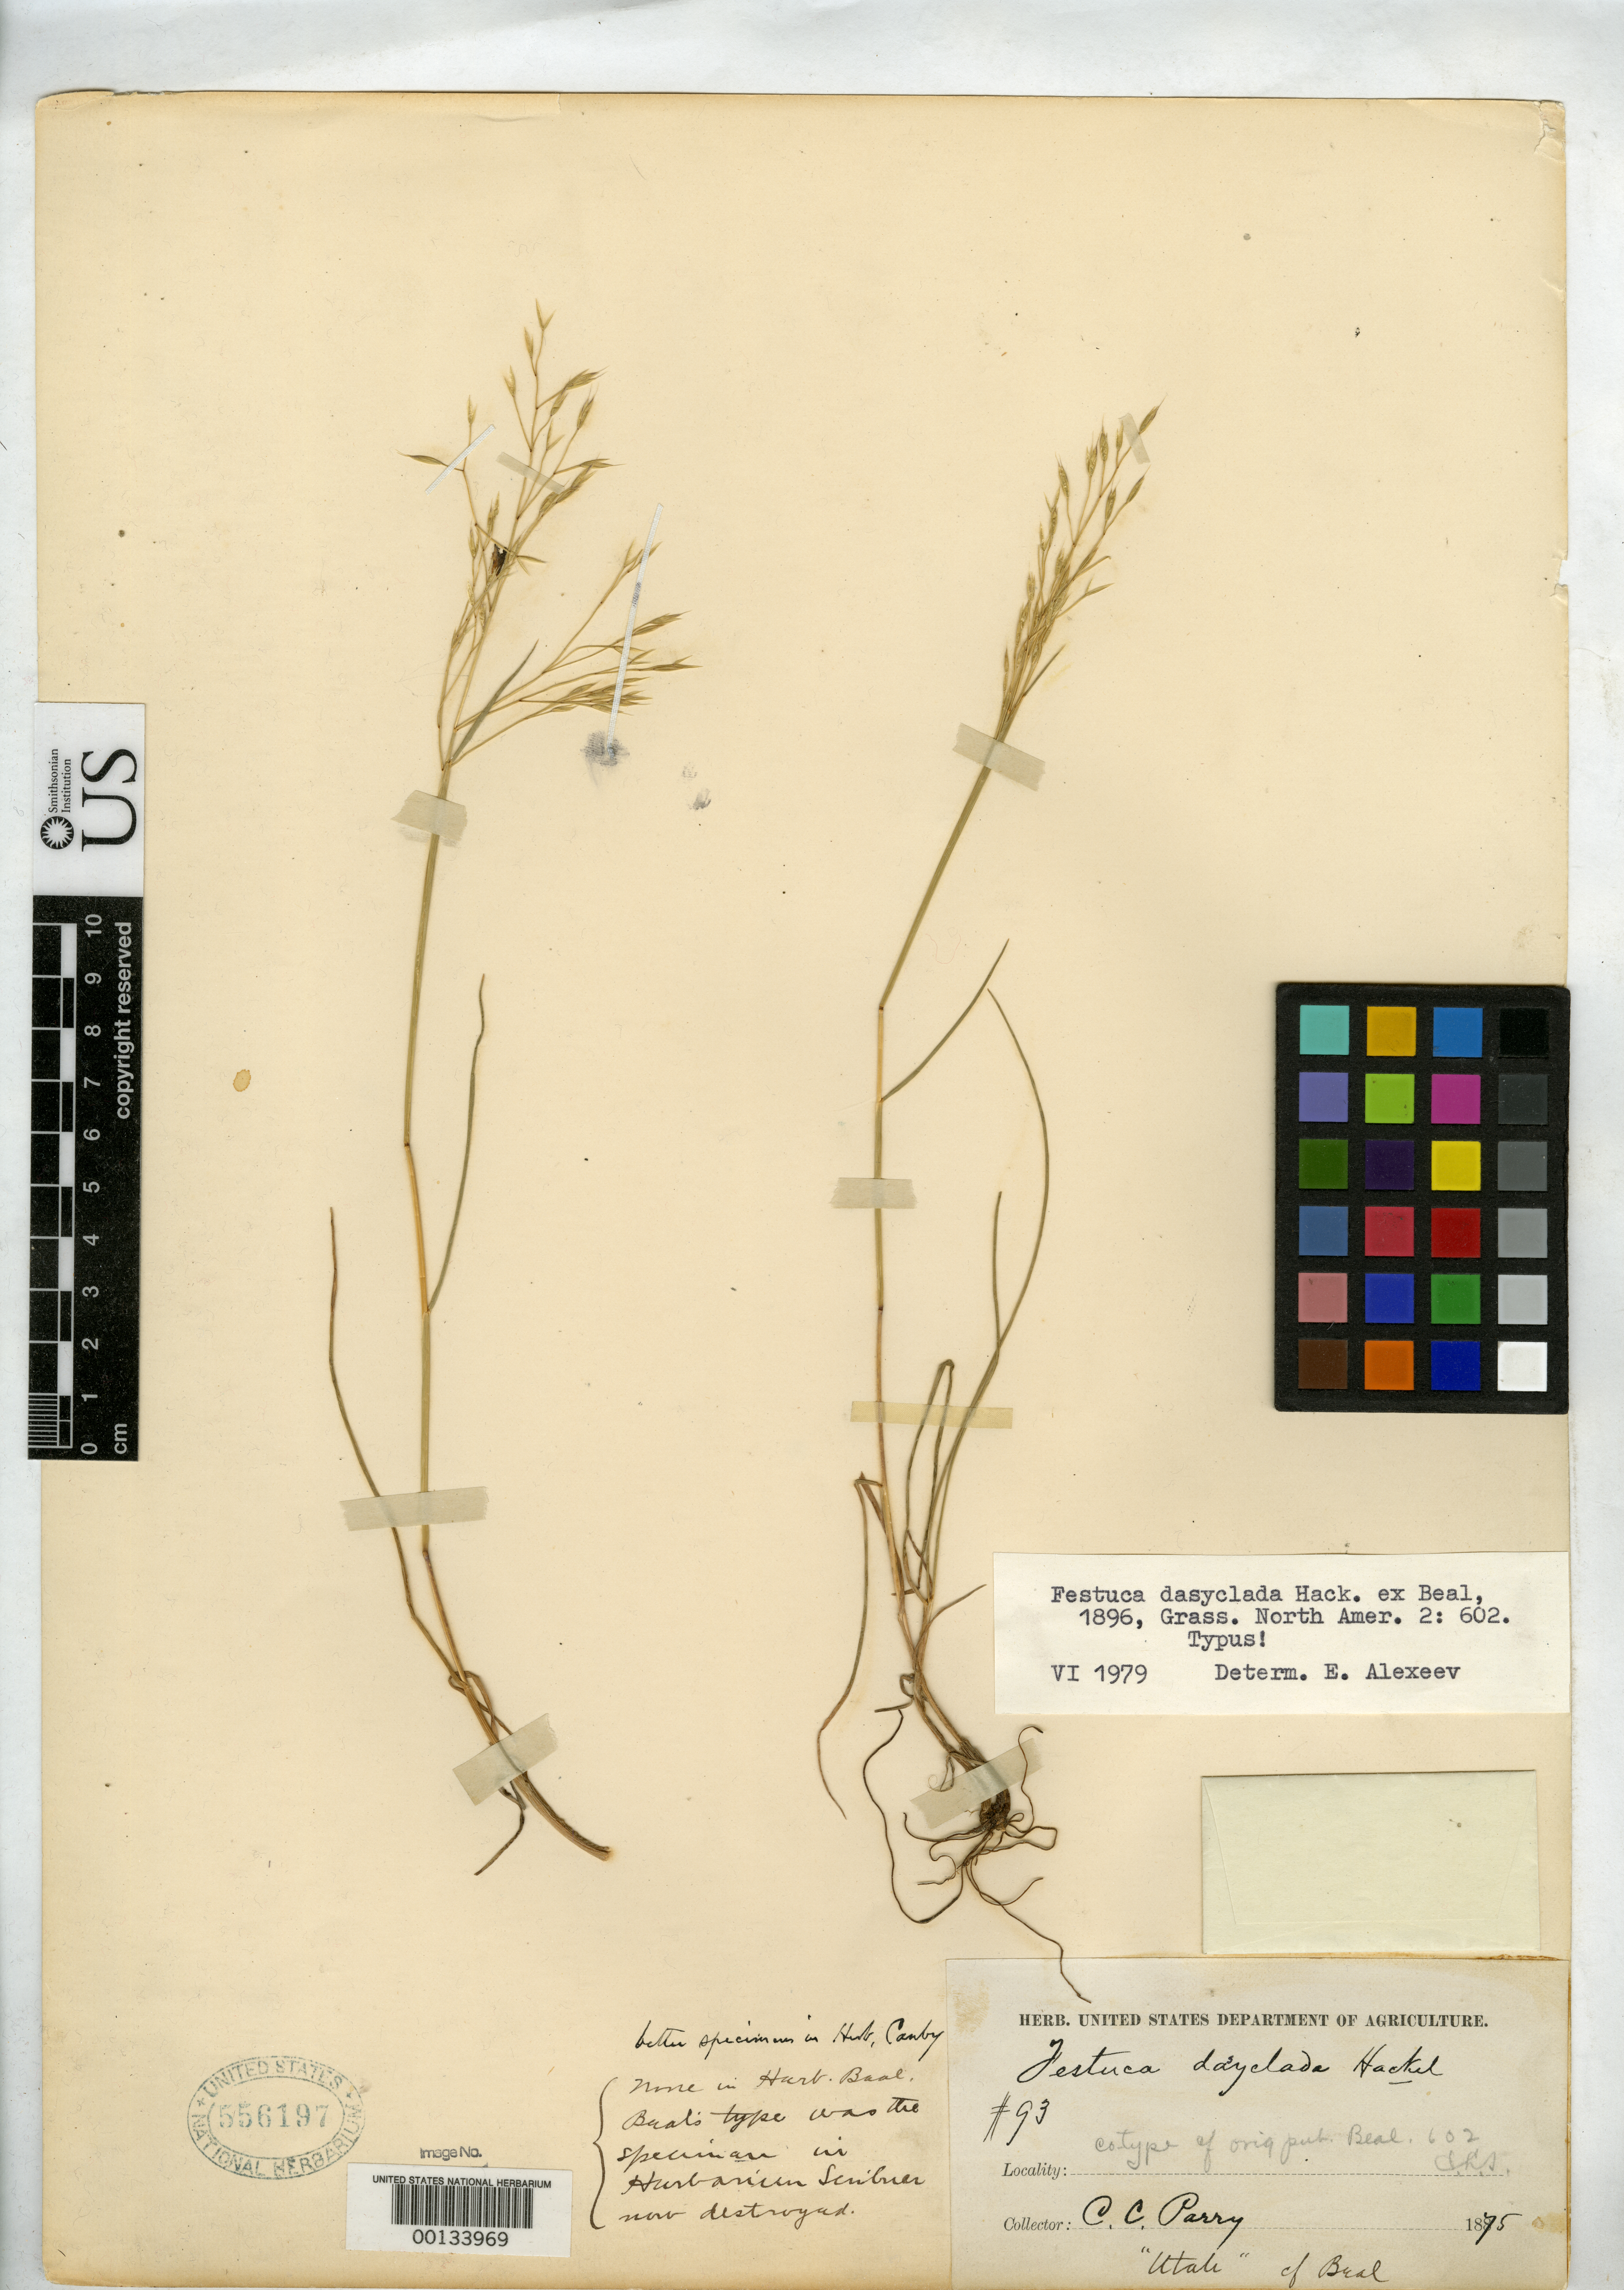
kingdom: Plantae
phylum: Tracheophyta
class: Liliopsida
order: Poales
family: Poaceae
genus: Festuca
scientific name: Festuca dasyclada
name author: Hack. ex W.J. Beal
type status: Lectotype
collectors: C. C. Parry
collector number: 93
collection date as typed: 1875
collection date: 1875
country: United States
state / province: Utah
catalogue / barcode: US 556197